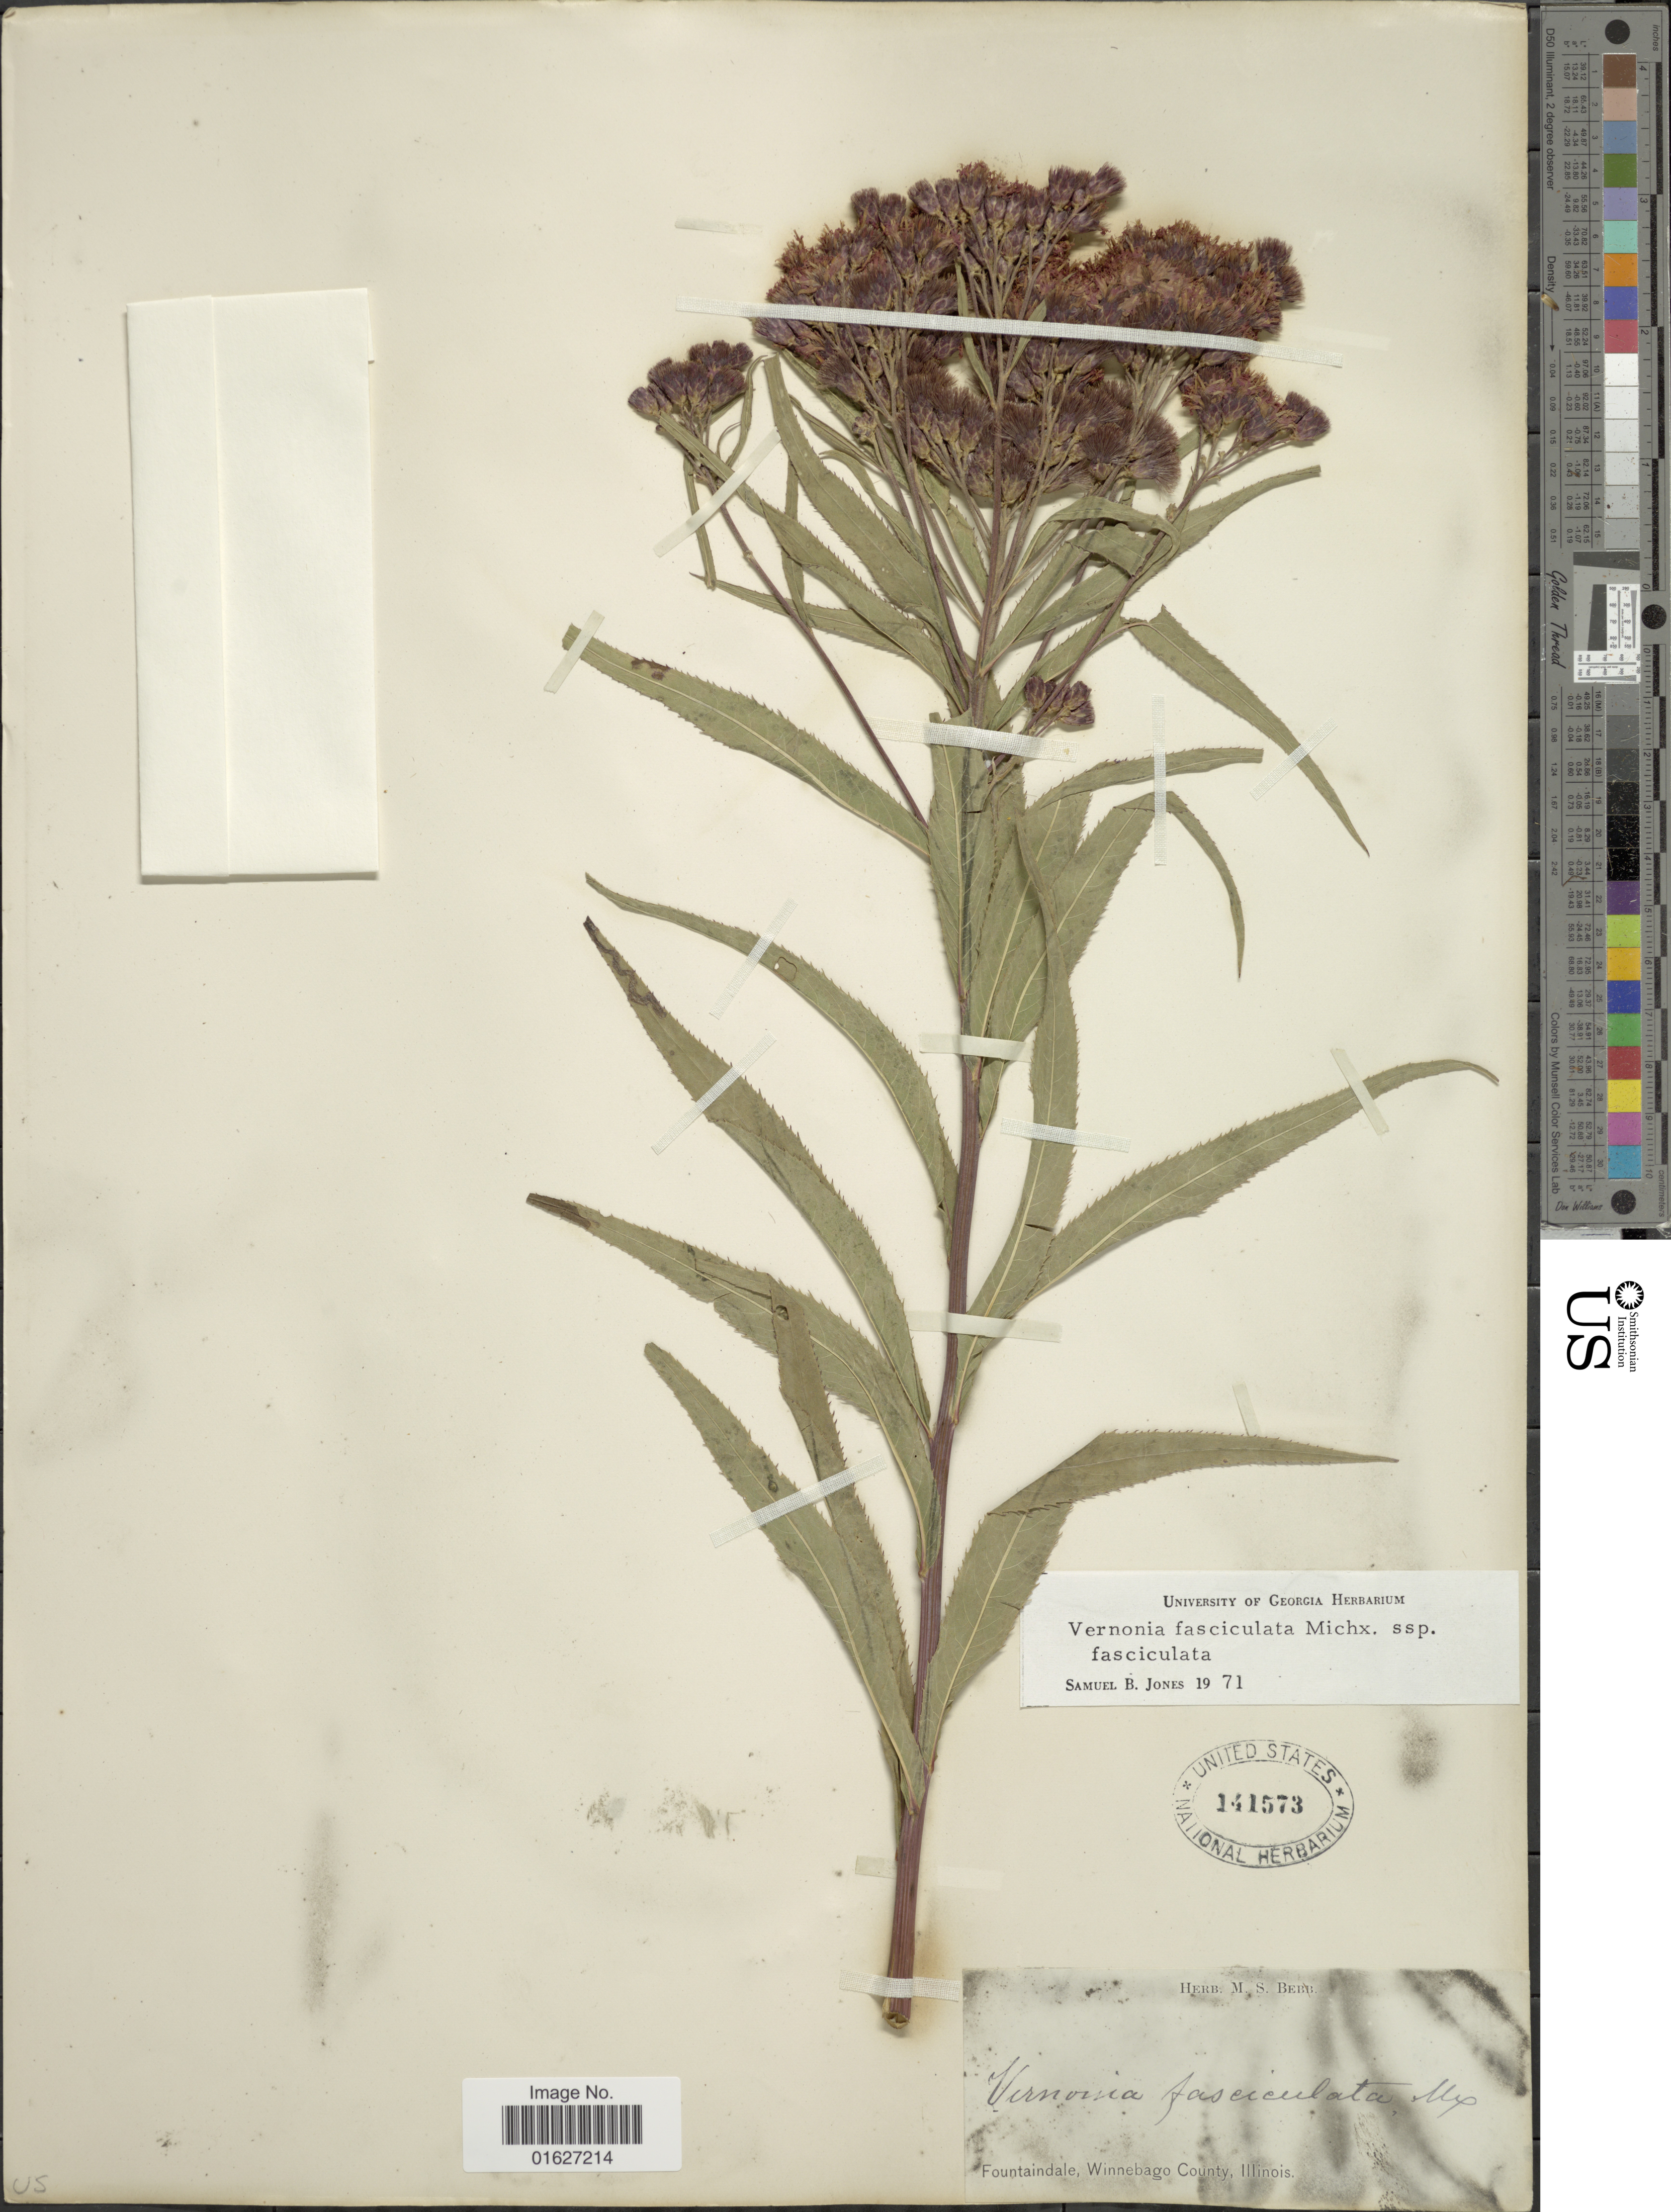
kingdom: Plantae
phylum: Tracheophyta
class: Magnoliopsida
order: Asterales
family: Asteraceae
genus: Vernonia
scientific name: Vernonia fasciculata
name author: Michx.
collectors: ex Herb. M. S. Bebb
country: United States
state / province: Illinois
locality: Fountaindale, Winnebago County, Illnois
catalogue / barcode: US 141573